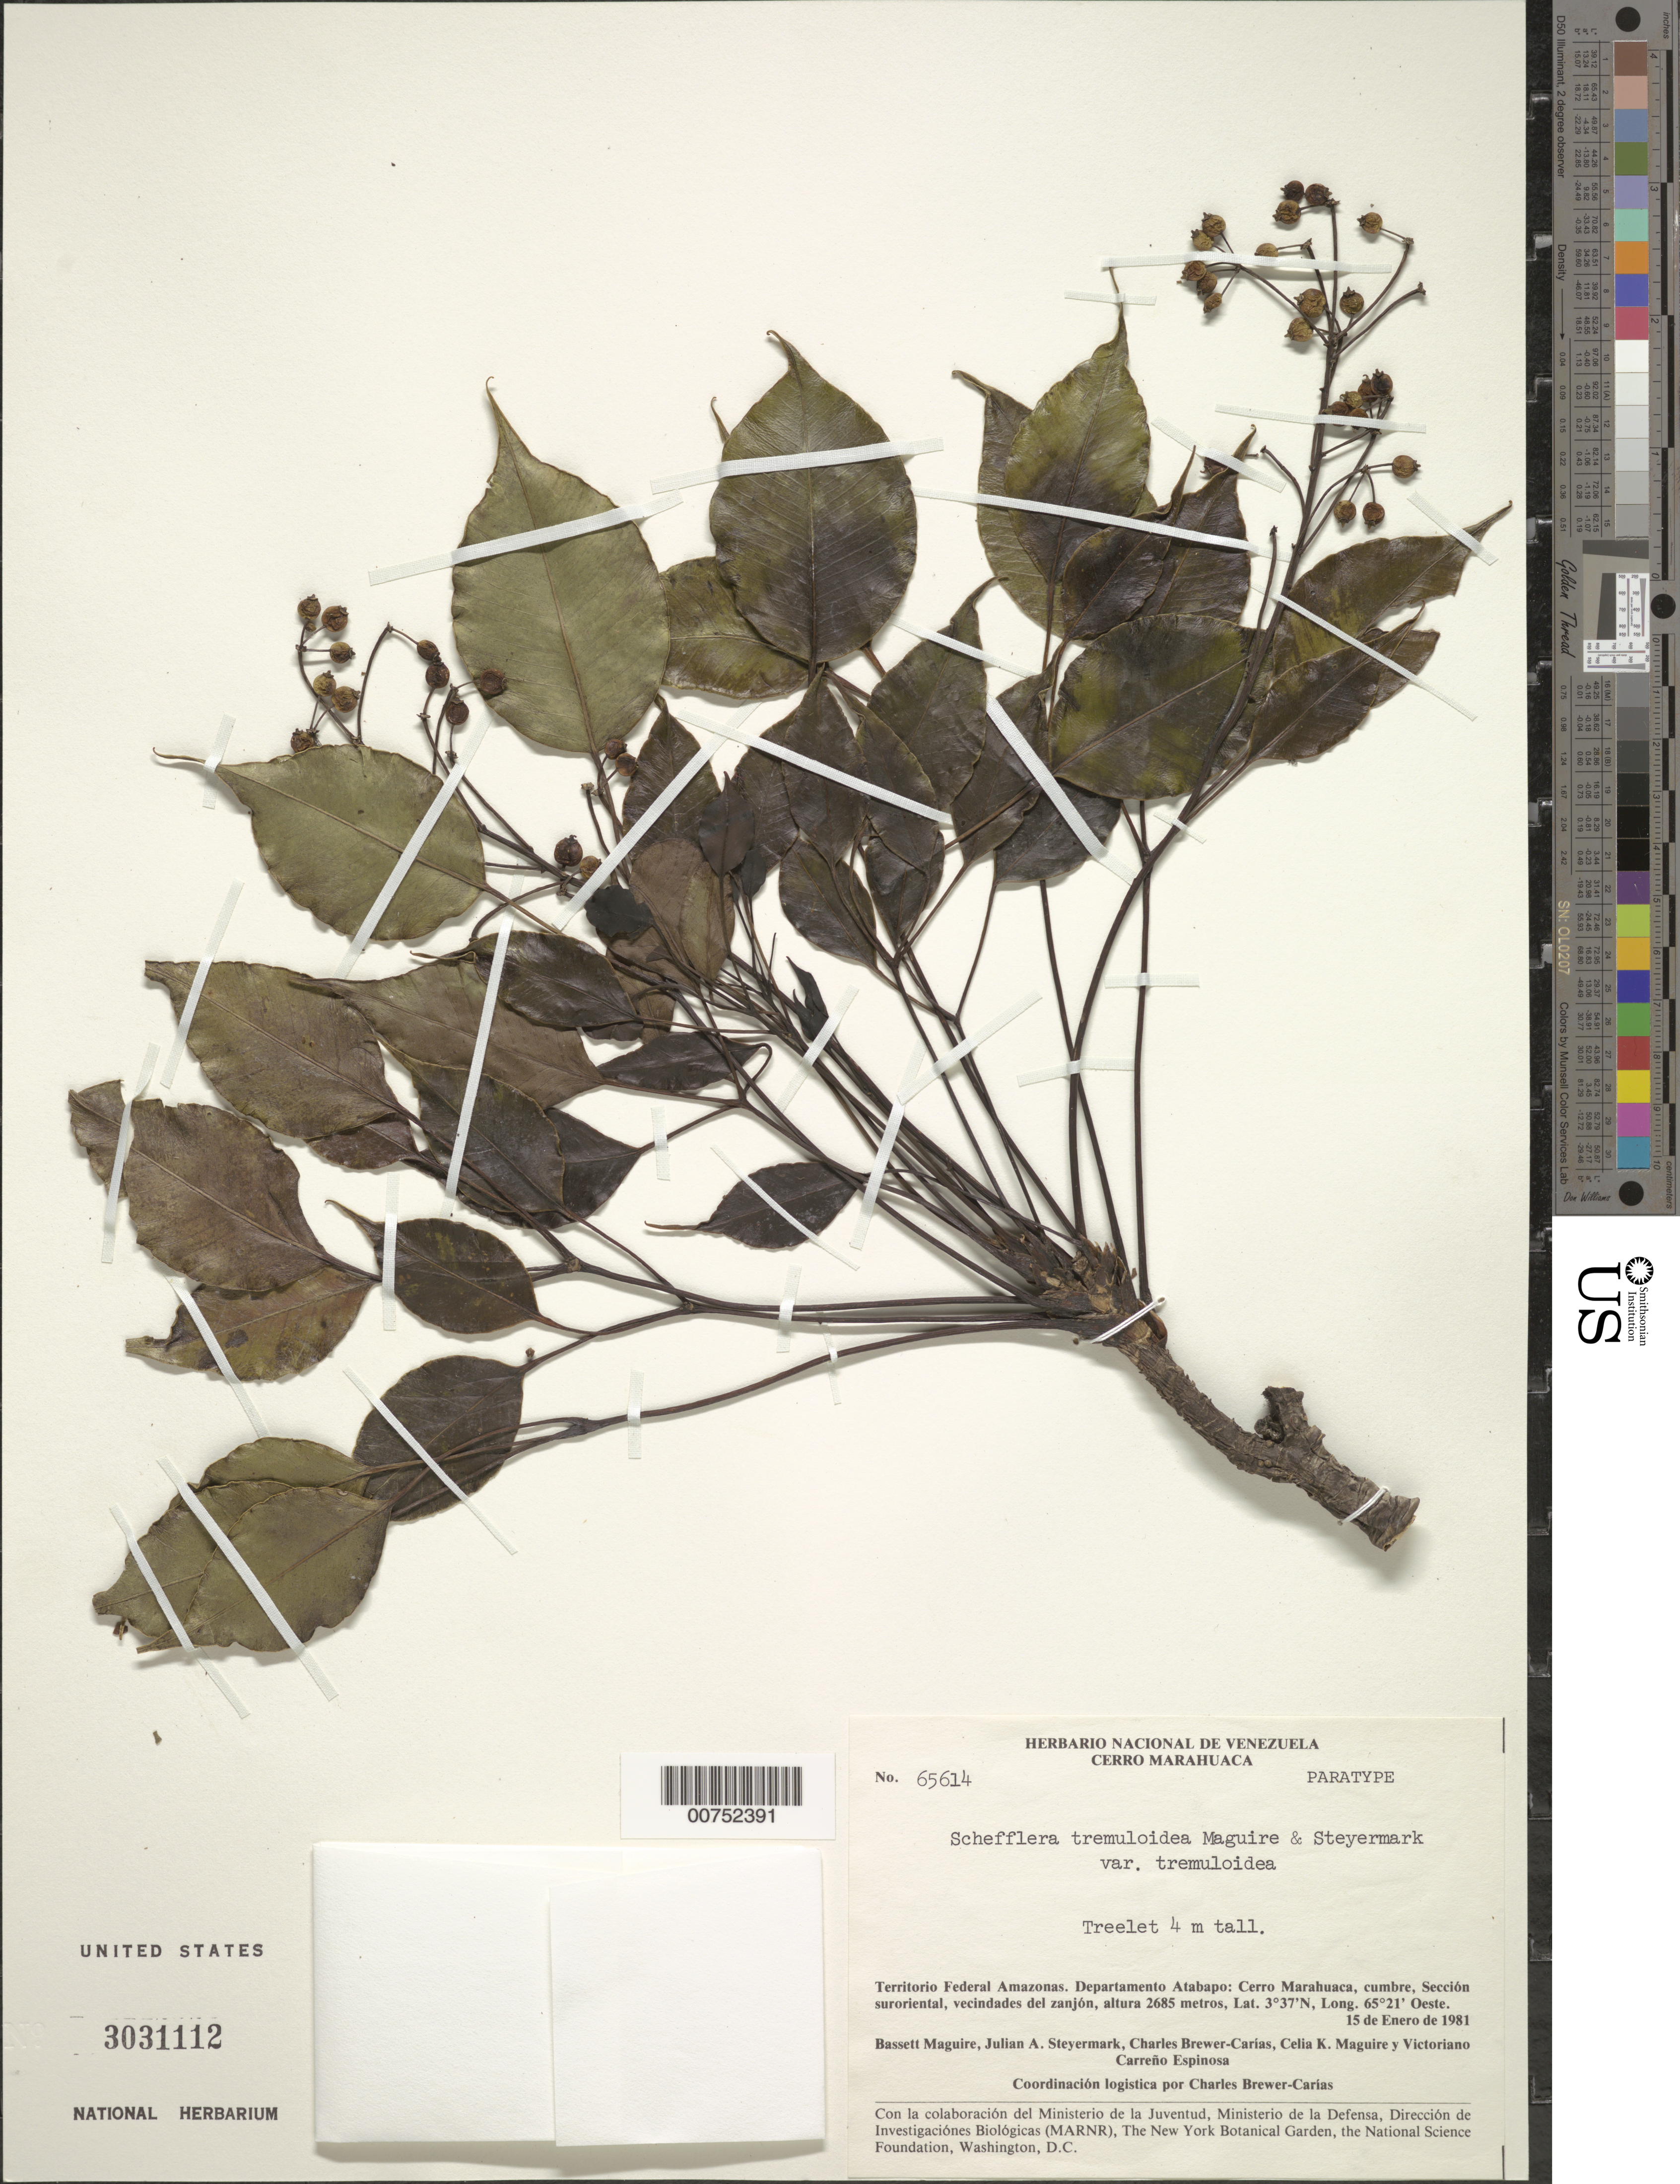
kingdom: Plantae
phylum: Tracheophyta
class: Magnoliopsida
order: Apiales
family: Araliaceae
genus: Schefflera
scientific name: Schefflera tremuloidea var. tremuloidea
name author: Maguire et al.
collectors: B. Maguire, J. Steyermark, C. Brewer-Carias, C. K. Maguire & V. Carreño E.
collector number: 65514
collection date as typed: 15-Jan-81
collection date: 1981-01-15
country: Venezuela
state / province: Amazonas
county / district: Atabapo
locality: Cerro Marahuaca, sección SO, vic. del zanjón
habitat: Cumbre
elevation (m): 2685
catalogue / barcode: US 3031112